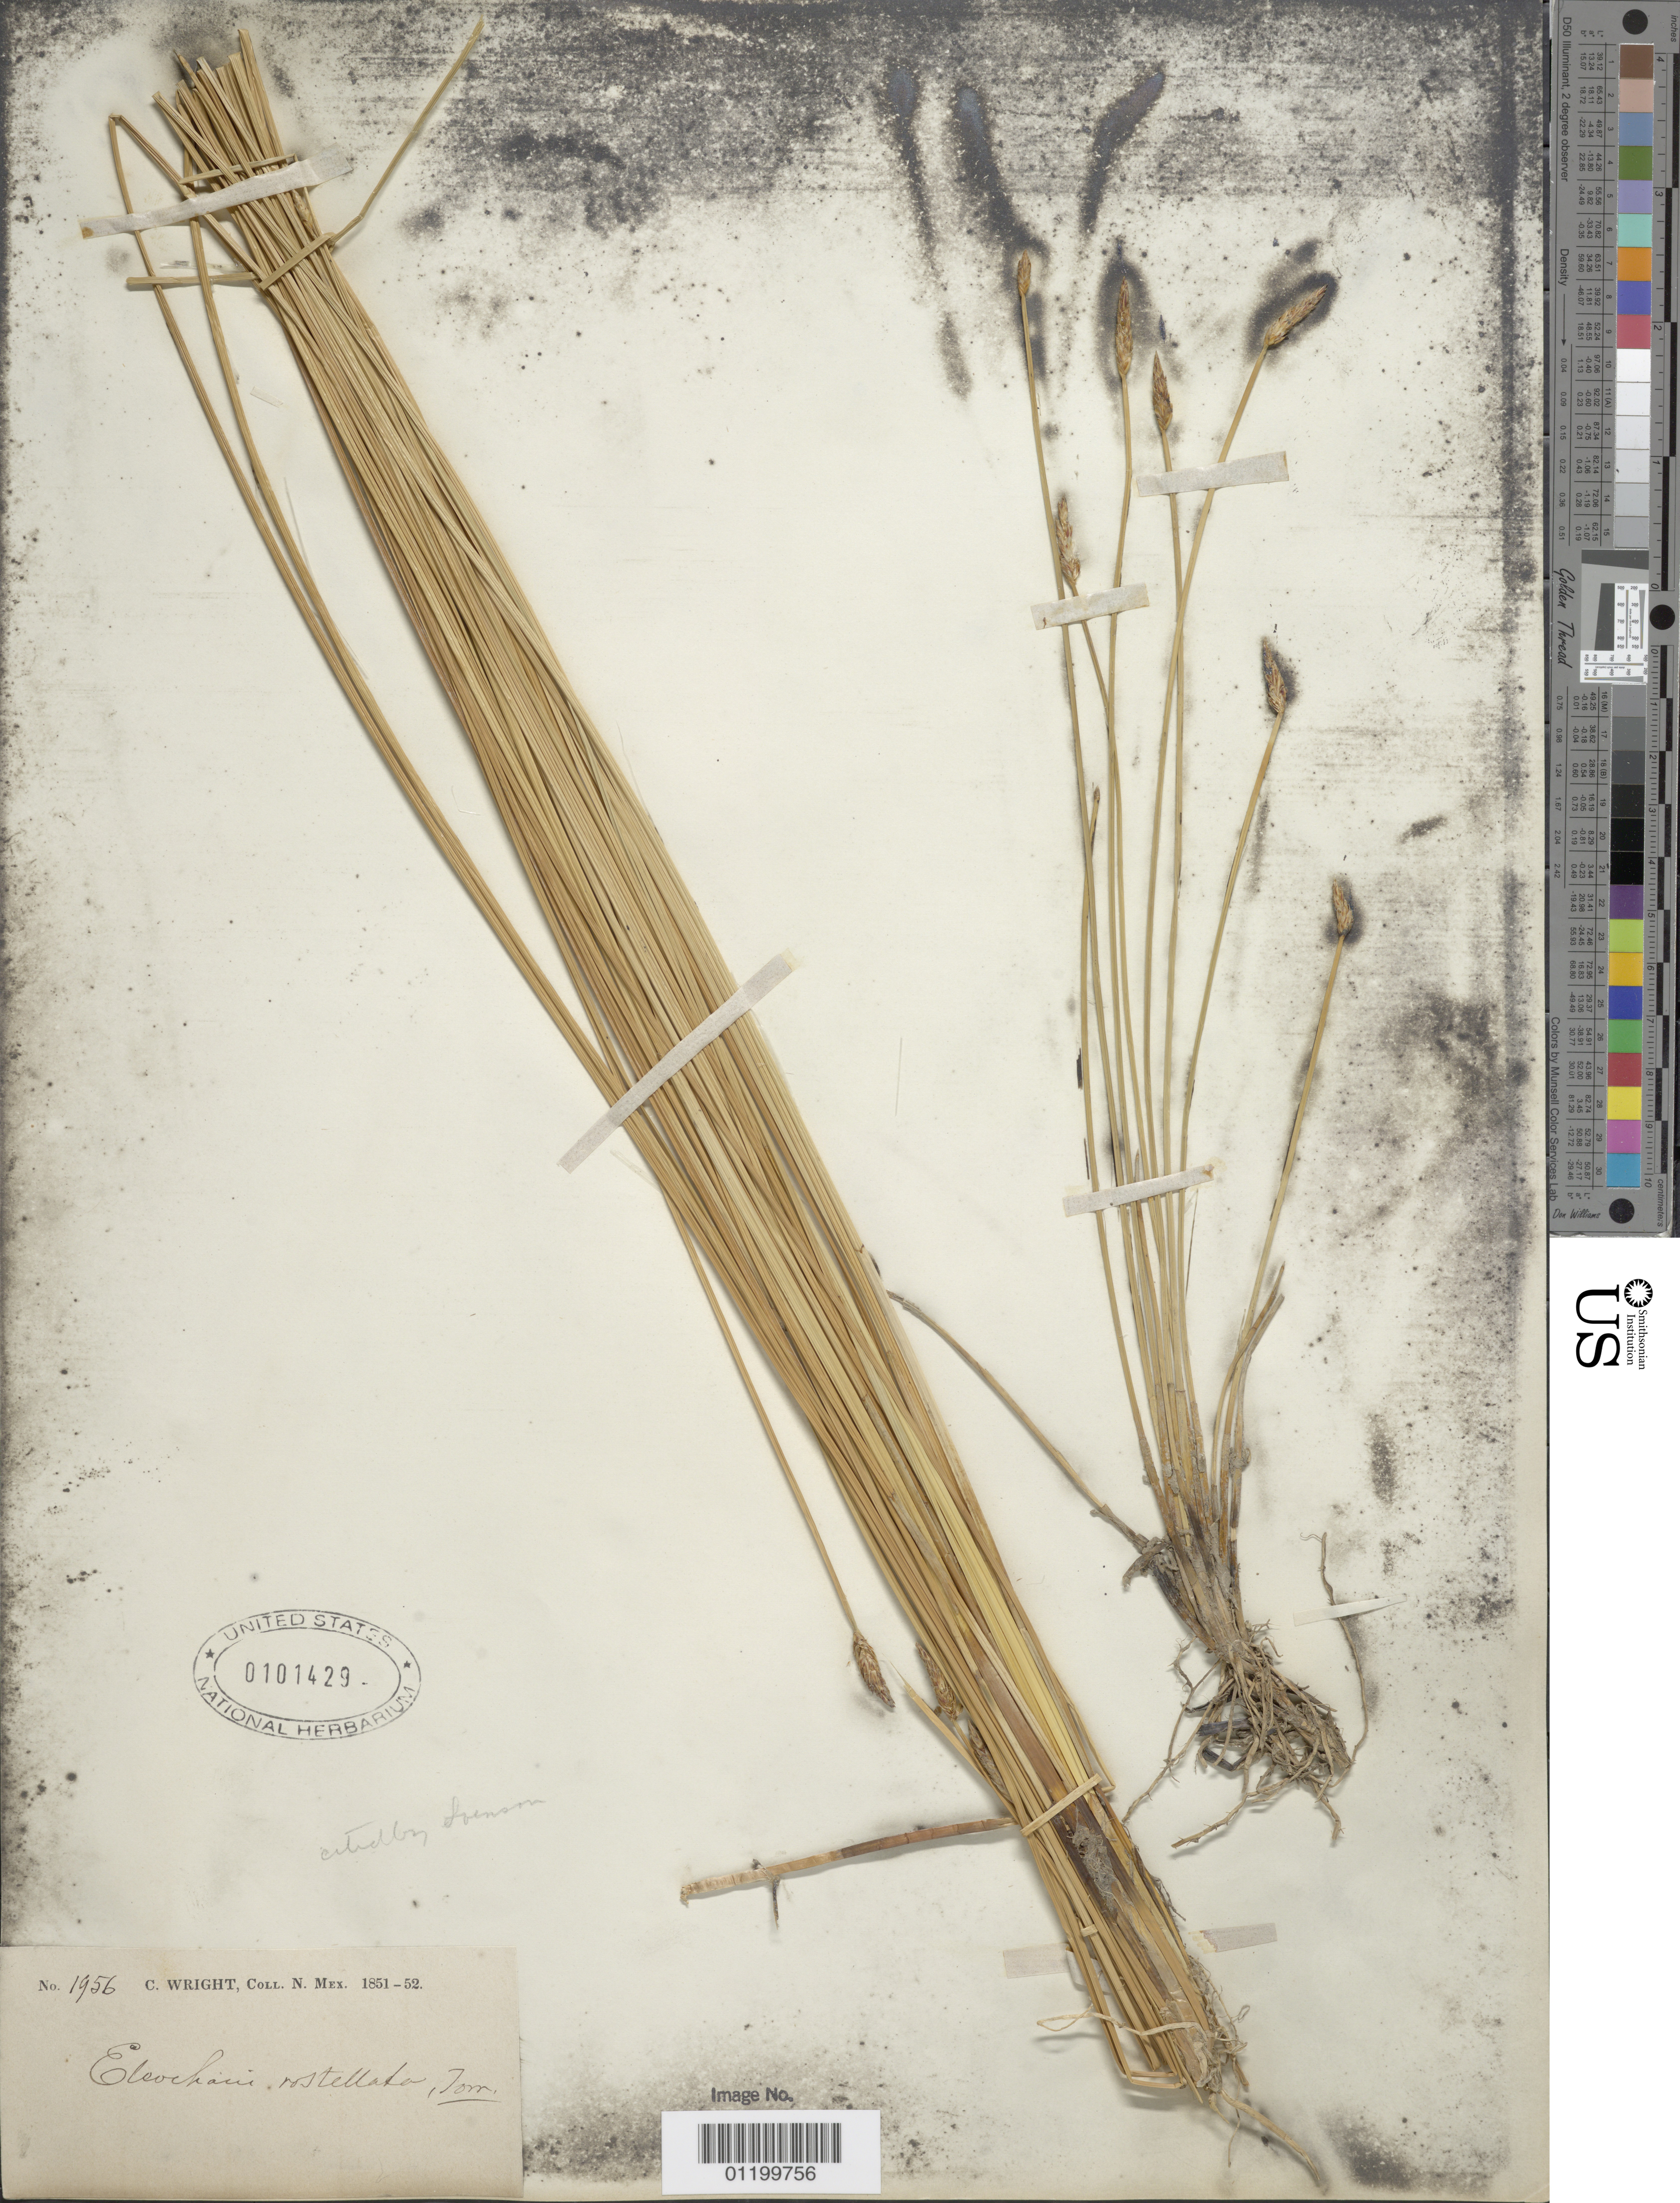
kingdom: Plantae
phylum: Tracheophyta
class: Liliopsida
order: Poales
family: Cyperaceae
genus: Eleocharis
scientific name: Eleocharis rostellata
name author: (Torr.) Torr.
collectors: C. Wright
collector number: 1956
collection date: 1851/1852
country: United States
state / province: New Mexico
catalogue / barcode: US 101429